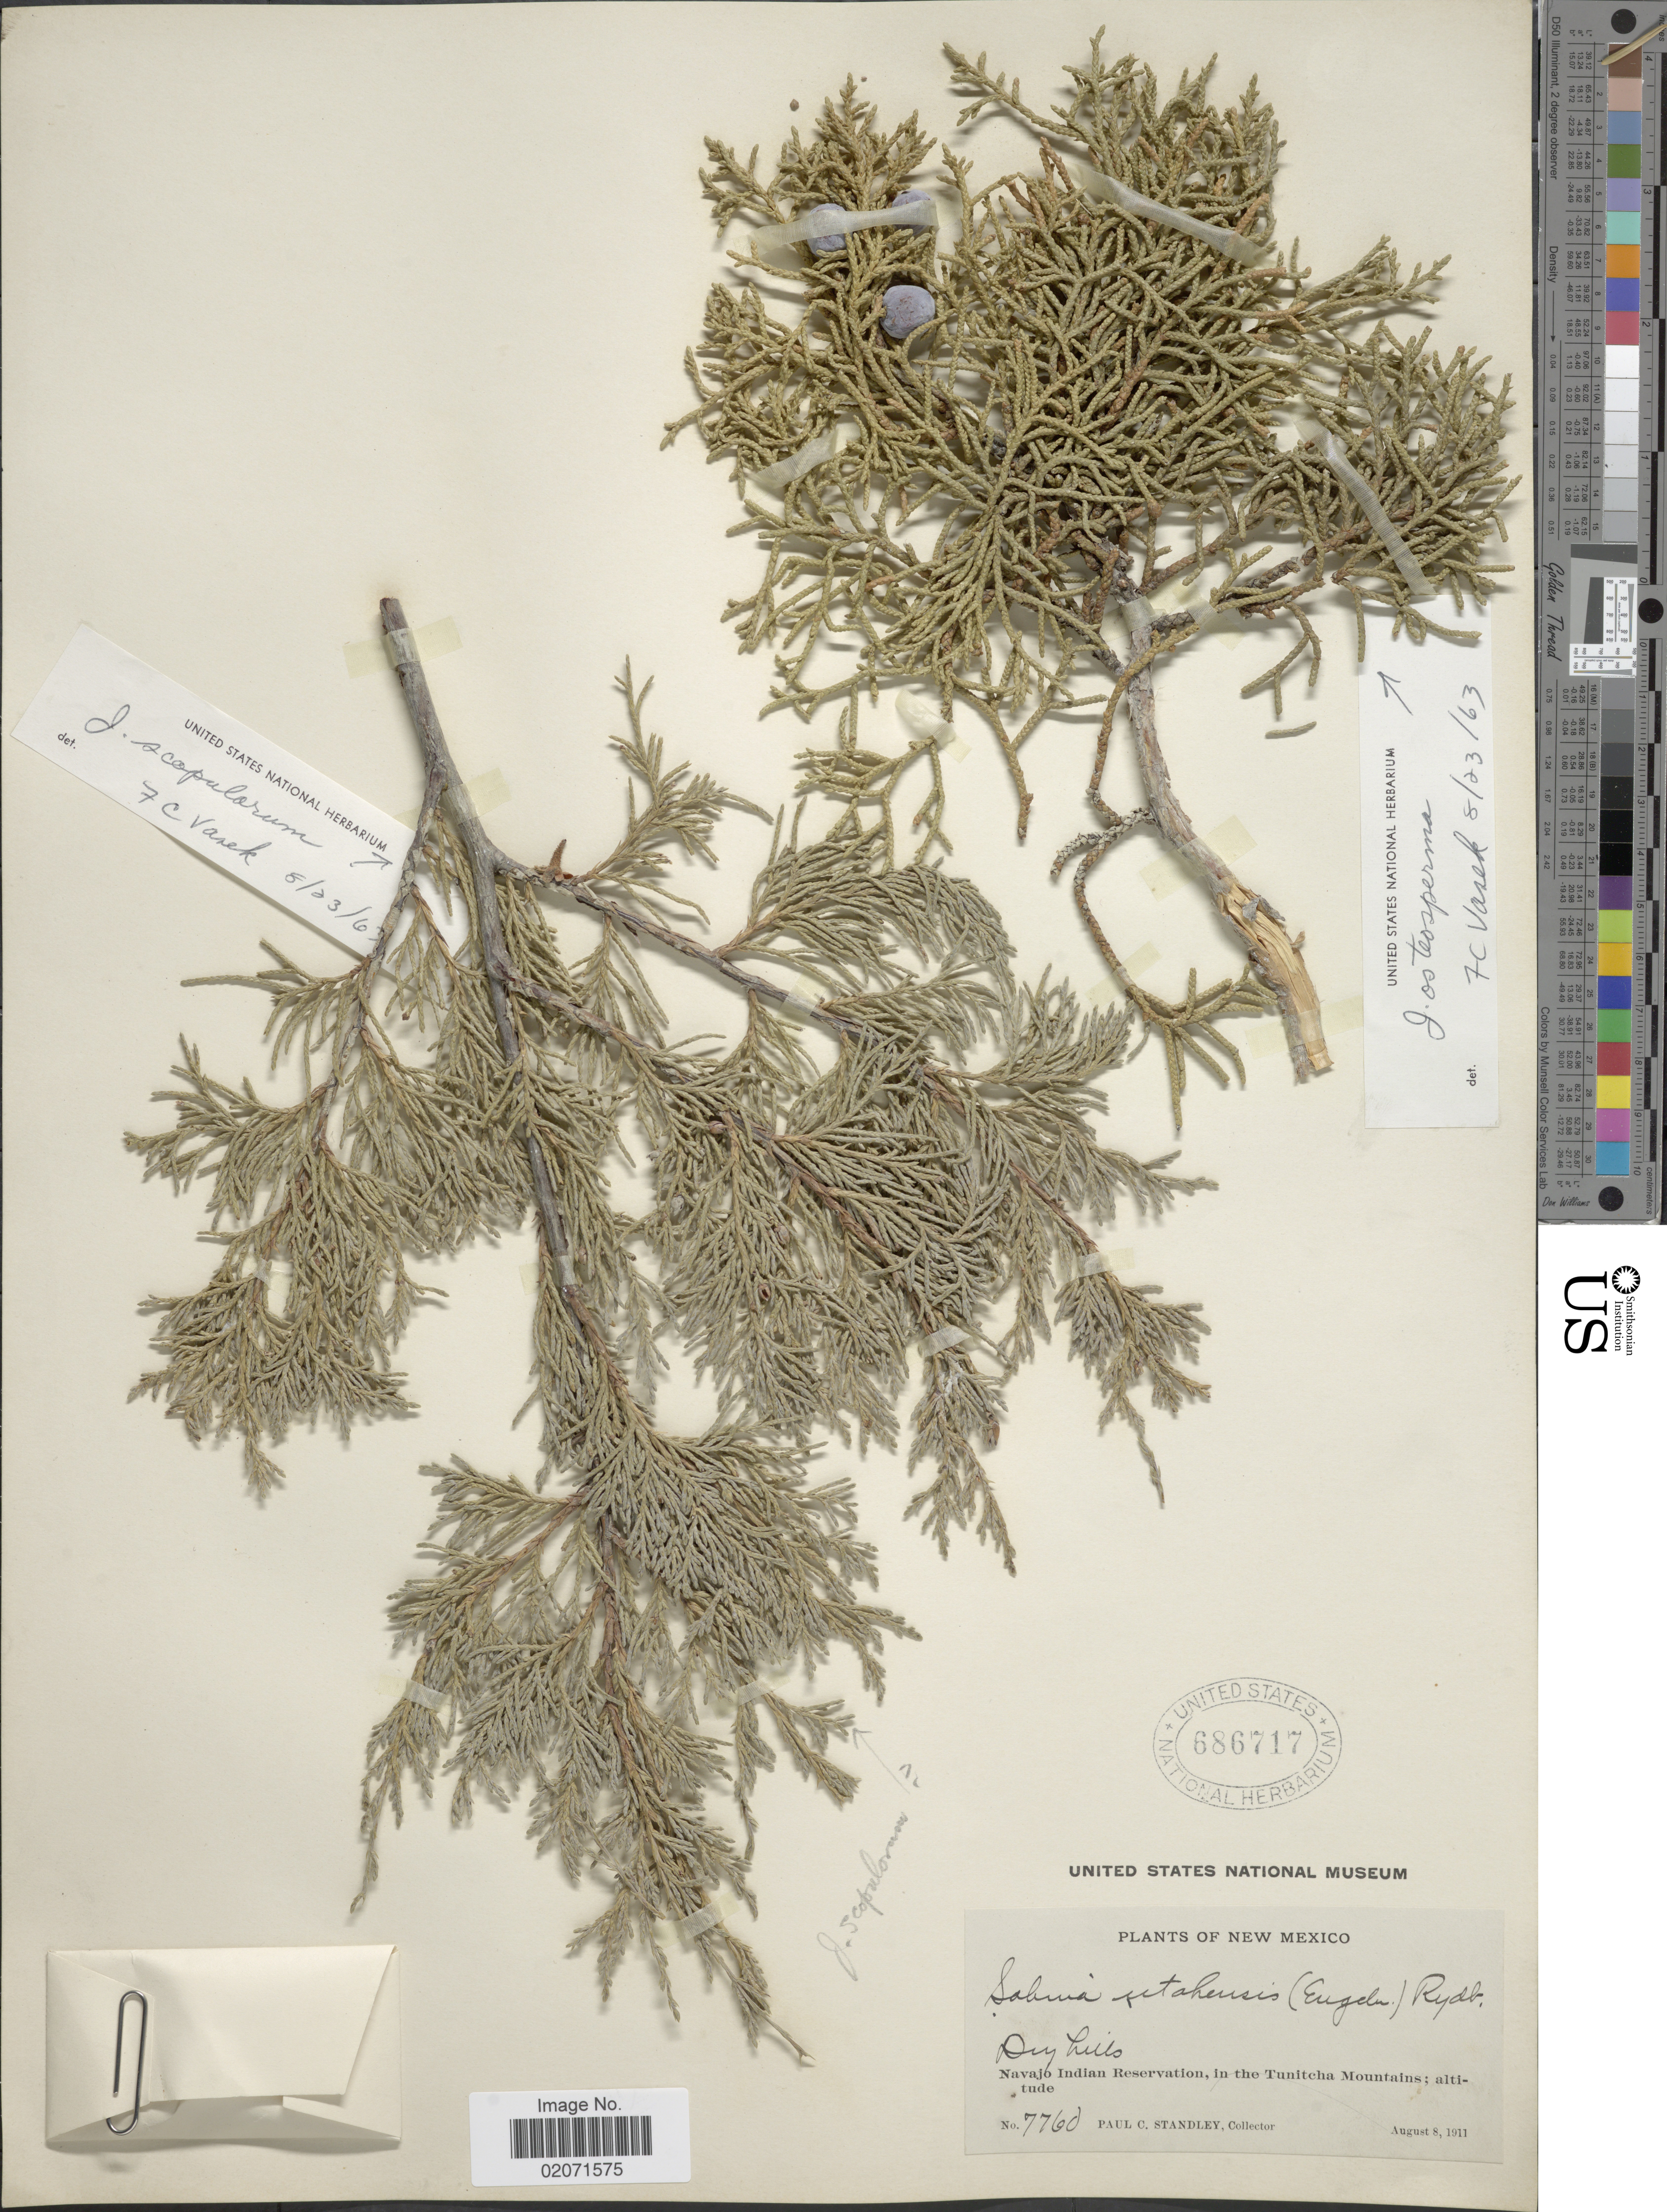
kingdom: Plantae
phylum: Tracheophyta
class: Pinopsida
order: Pinales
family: Cupressaceae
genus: Juniperus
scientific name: Juniperus osteosperma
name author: (Torr.) Little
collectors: P. C. Standley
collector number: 7760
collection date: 1911-08-08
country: United States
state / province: New Mexico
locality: Dry hills. Navajo Indian Reservation, in the Tunitcha Mountains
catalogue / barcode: US 686717